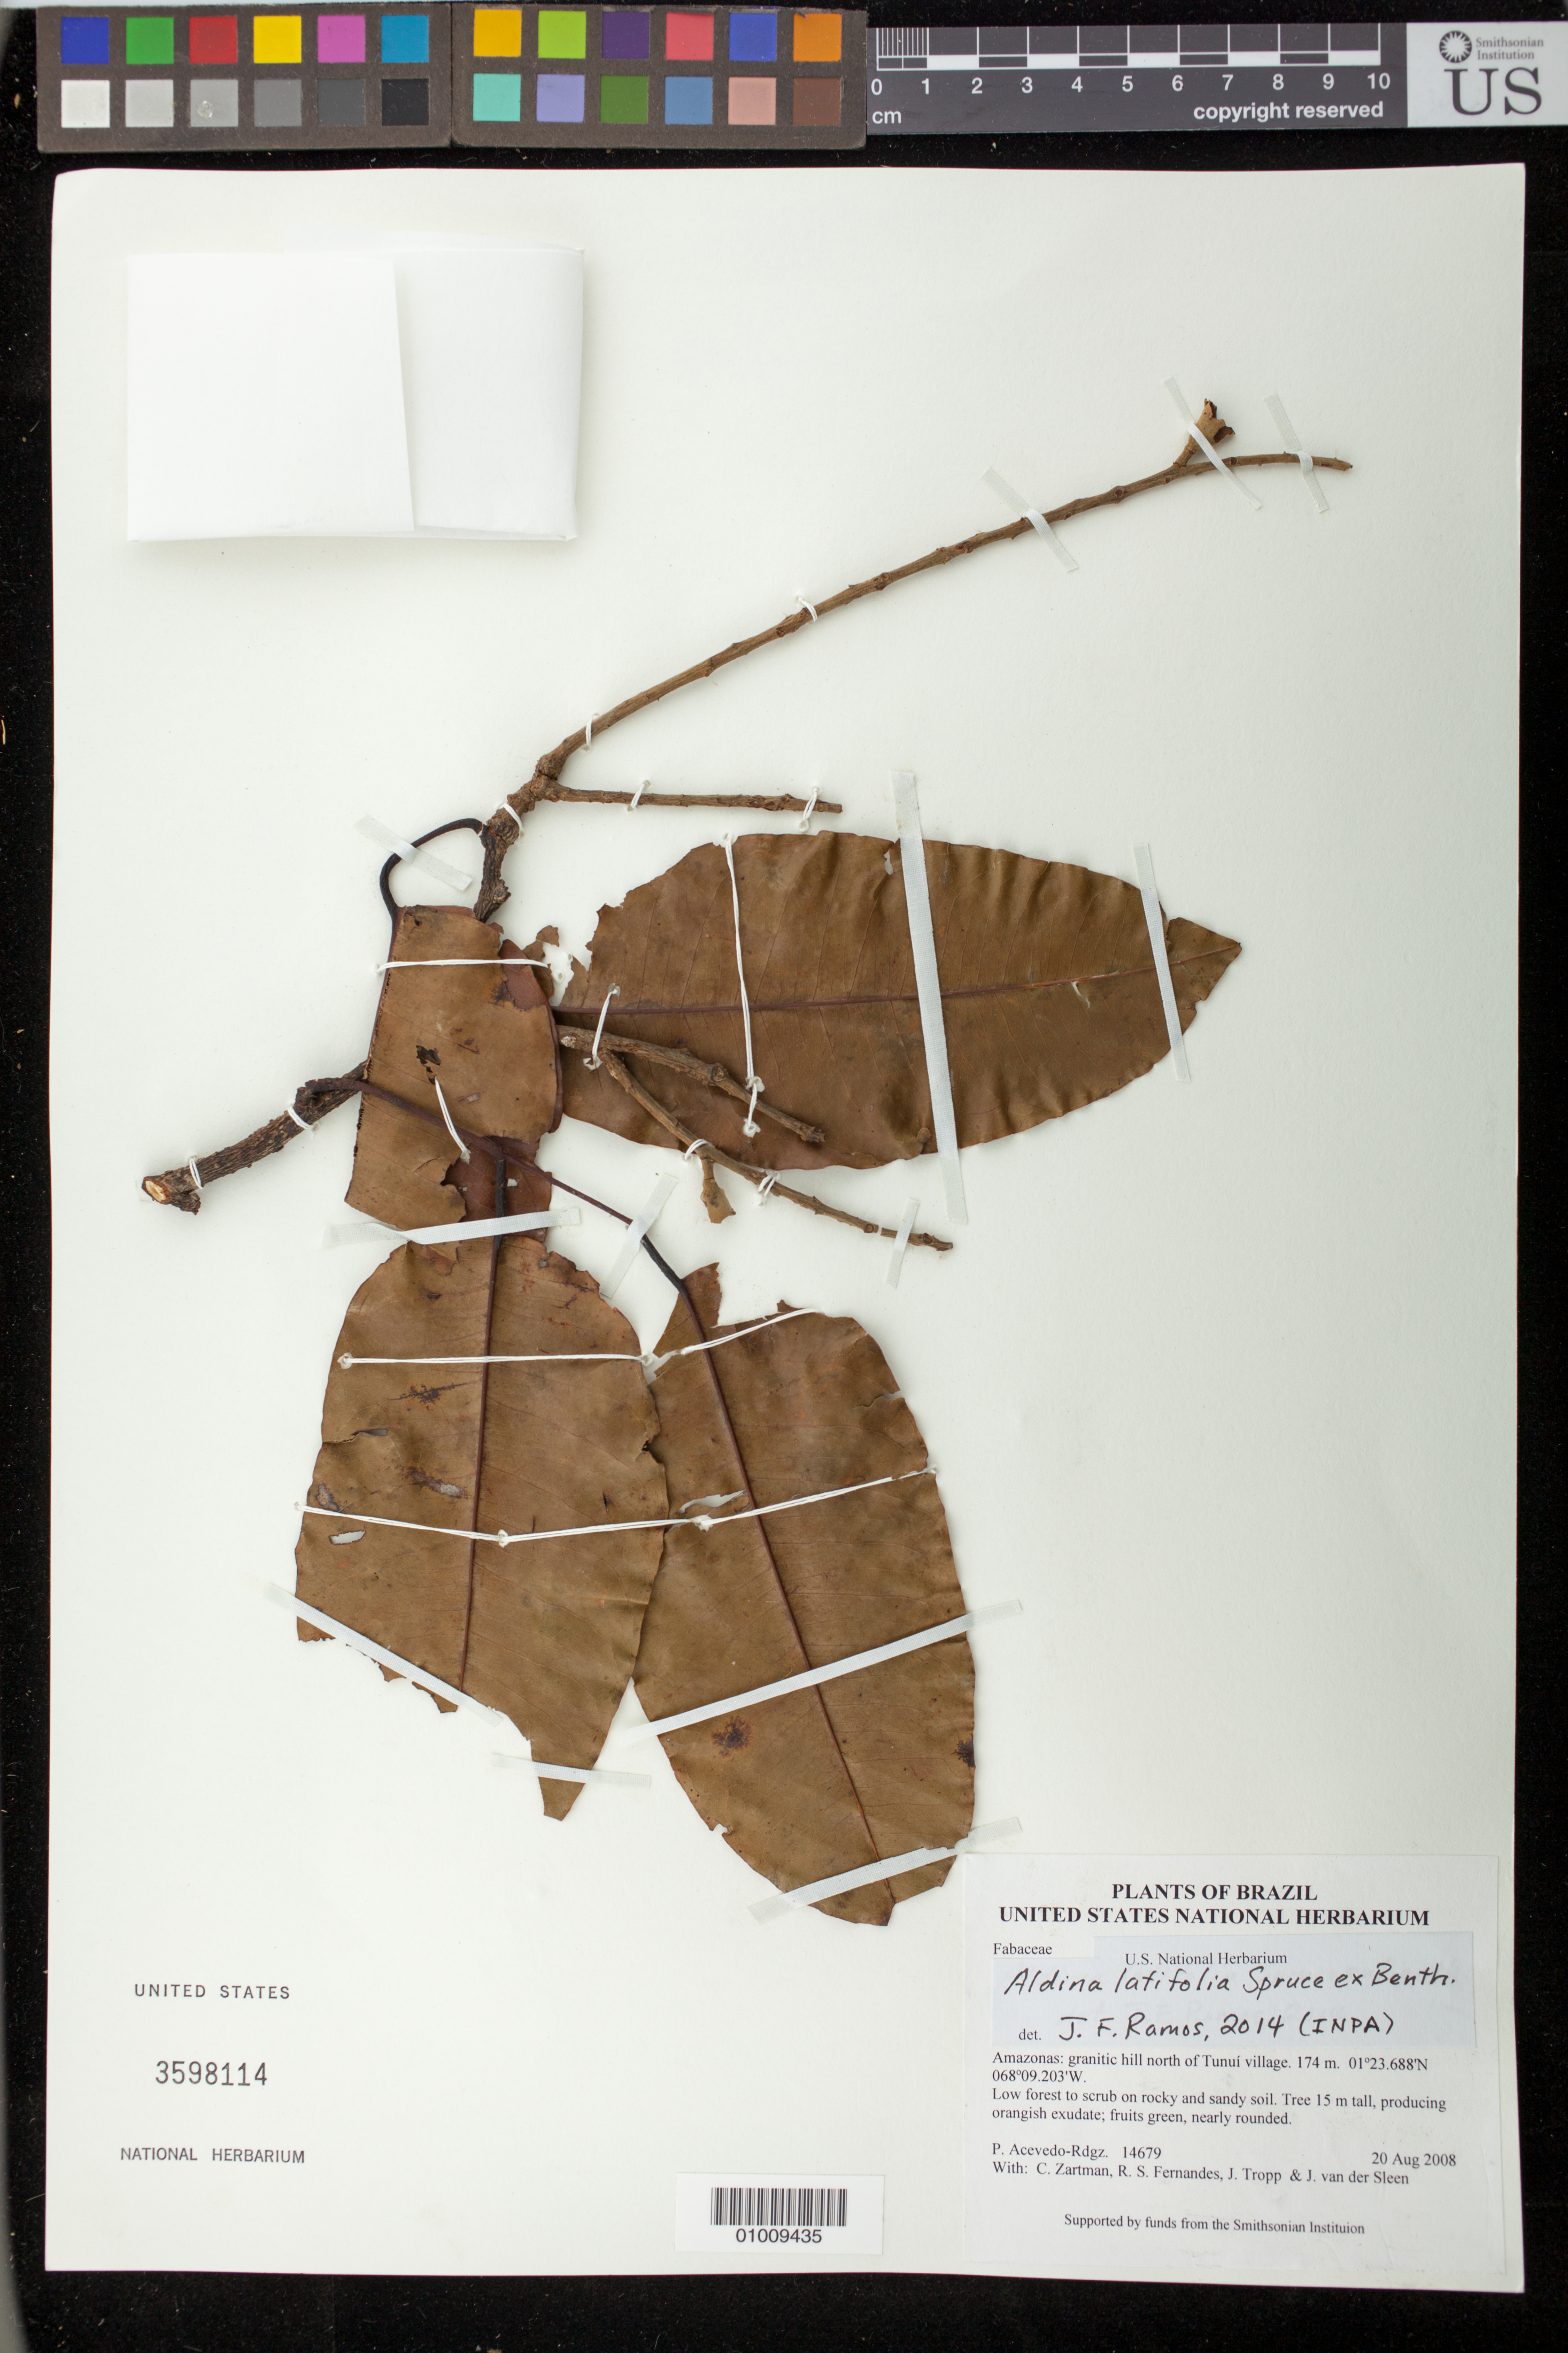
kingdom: Plantae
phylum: Tracheophyta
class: Magnoliopsida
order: Fabales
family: Fabaceae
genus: Aldina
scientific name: Aldina latifolia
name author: Spruce ex Benth.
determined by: Ramos, J. F.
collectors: P. Acevedo-Rodr., C. Zartman, R. Fernandes, J. Tropp & J. Sleen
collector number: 14679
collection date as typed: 20 Aug 2008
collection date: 2008-08-20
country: Brazil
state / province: Amazonas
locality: Amazonas: granitic hill north of Tunuí village.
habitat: Low forest to scrub on rocky and sandy soil.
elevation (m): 174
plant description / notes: NY, MO, K, US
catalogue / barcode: US 3598114